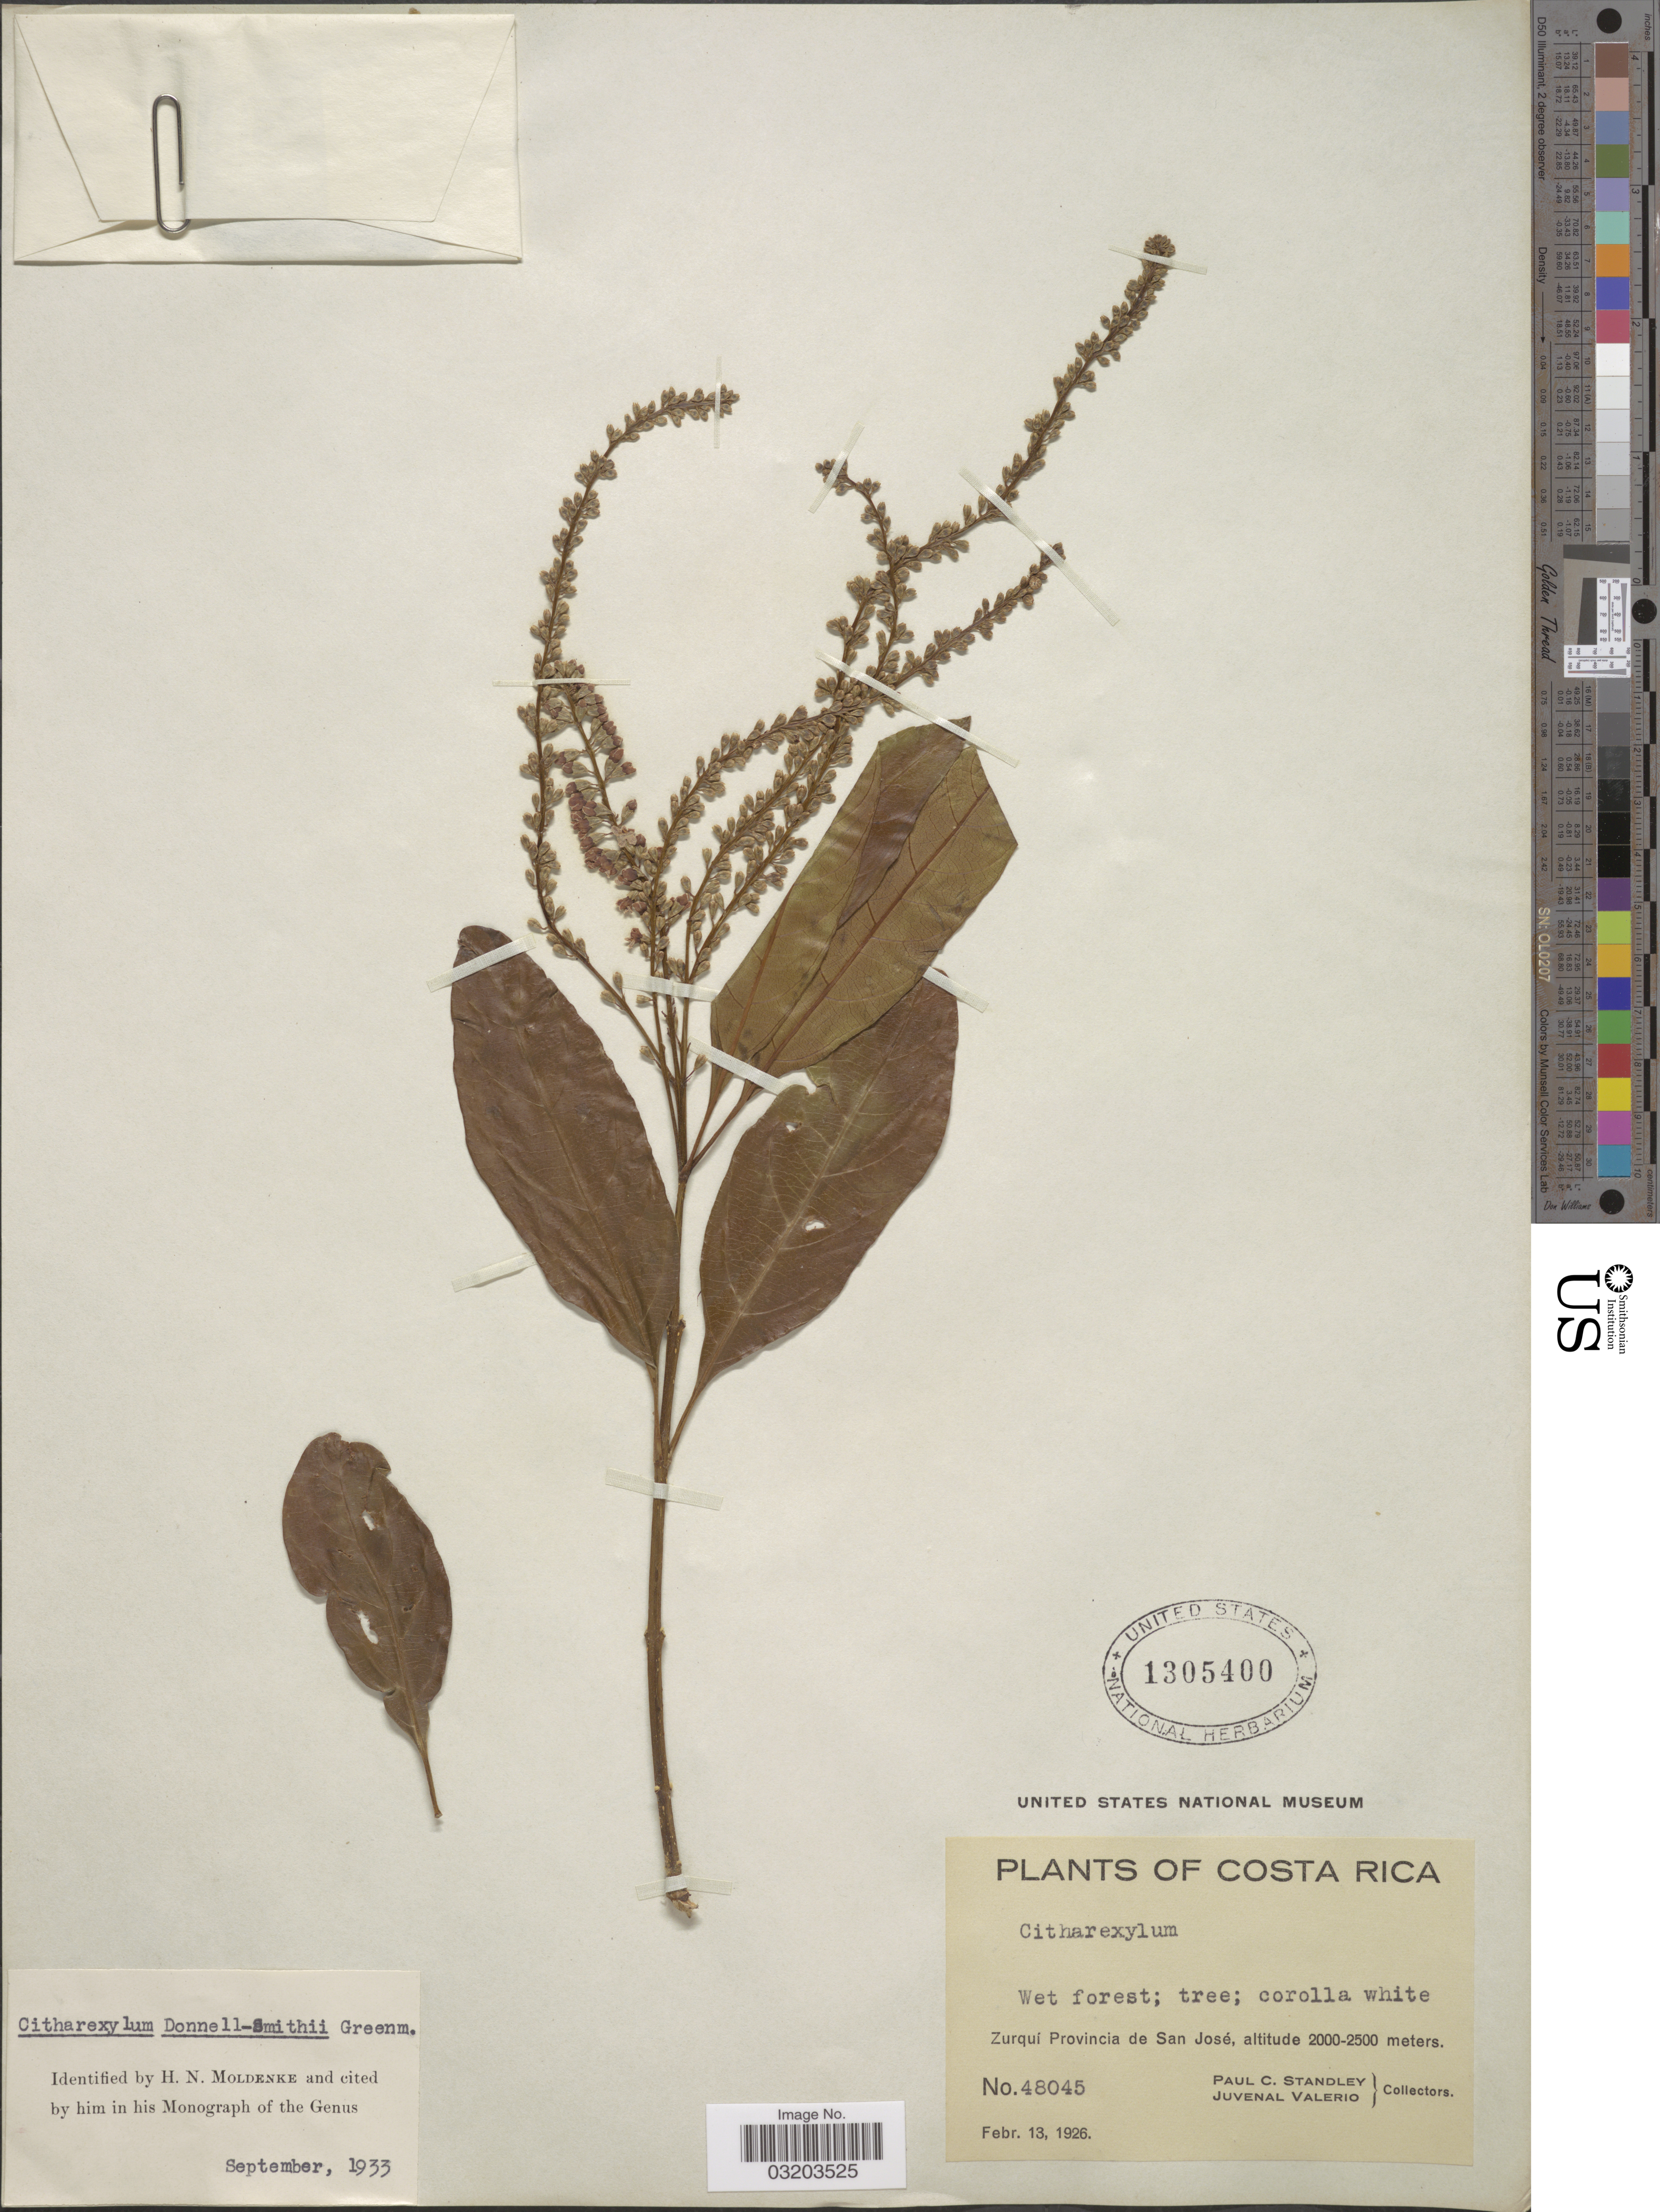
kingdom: Plantae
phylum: Tracheophyta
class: Magnoliopsida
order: Lamiales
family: Verbenaceae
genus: Citharexylum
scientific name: Citharexylum donnell-smithii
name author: Greenm.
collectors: P. C. Standley & J. Valerio R.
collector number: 48045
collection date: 1926-02-13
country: Costa Rica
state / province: San José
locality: Zurquí Provincia de San José.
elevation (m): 2000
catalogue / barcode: US 1305400